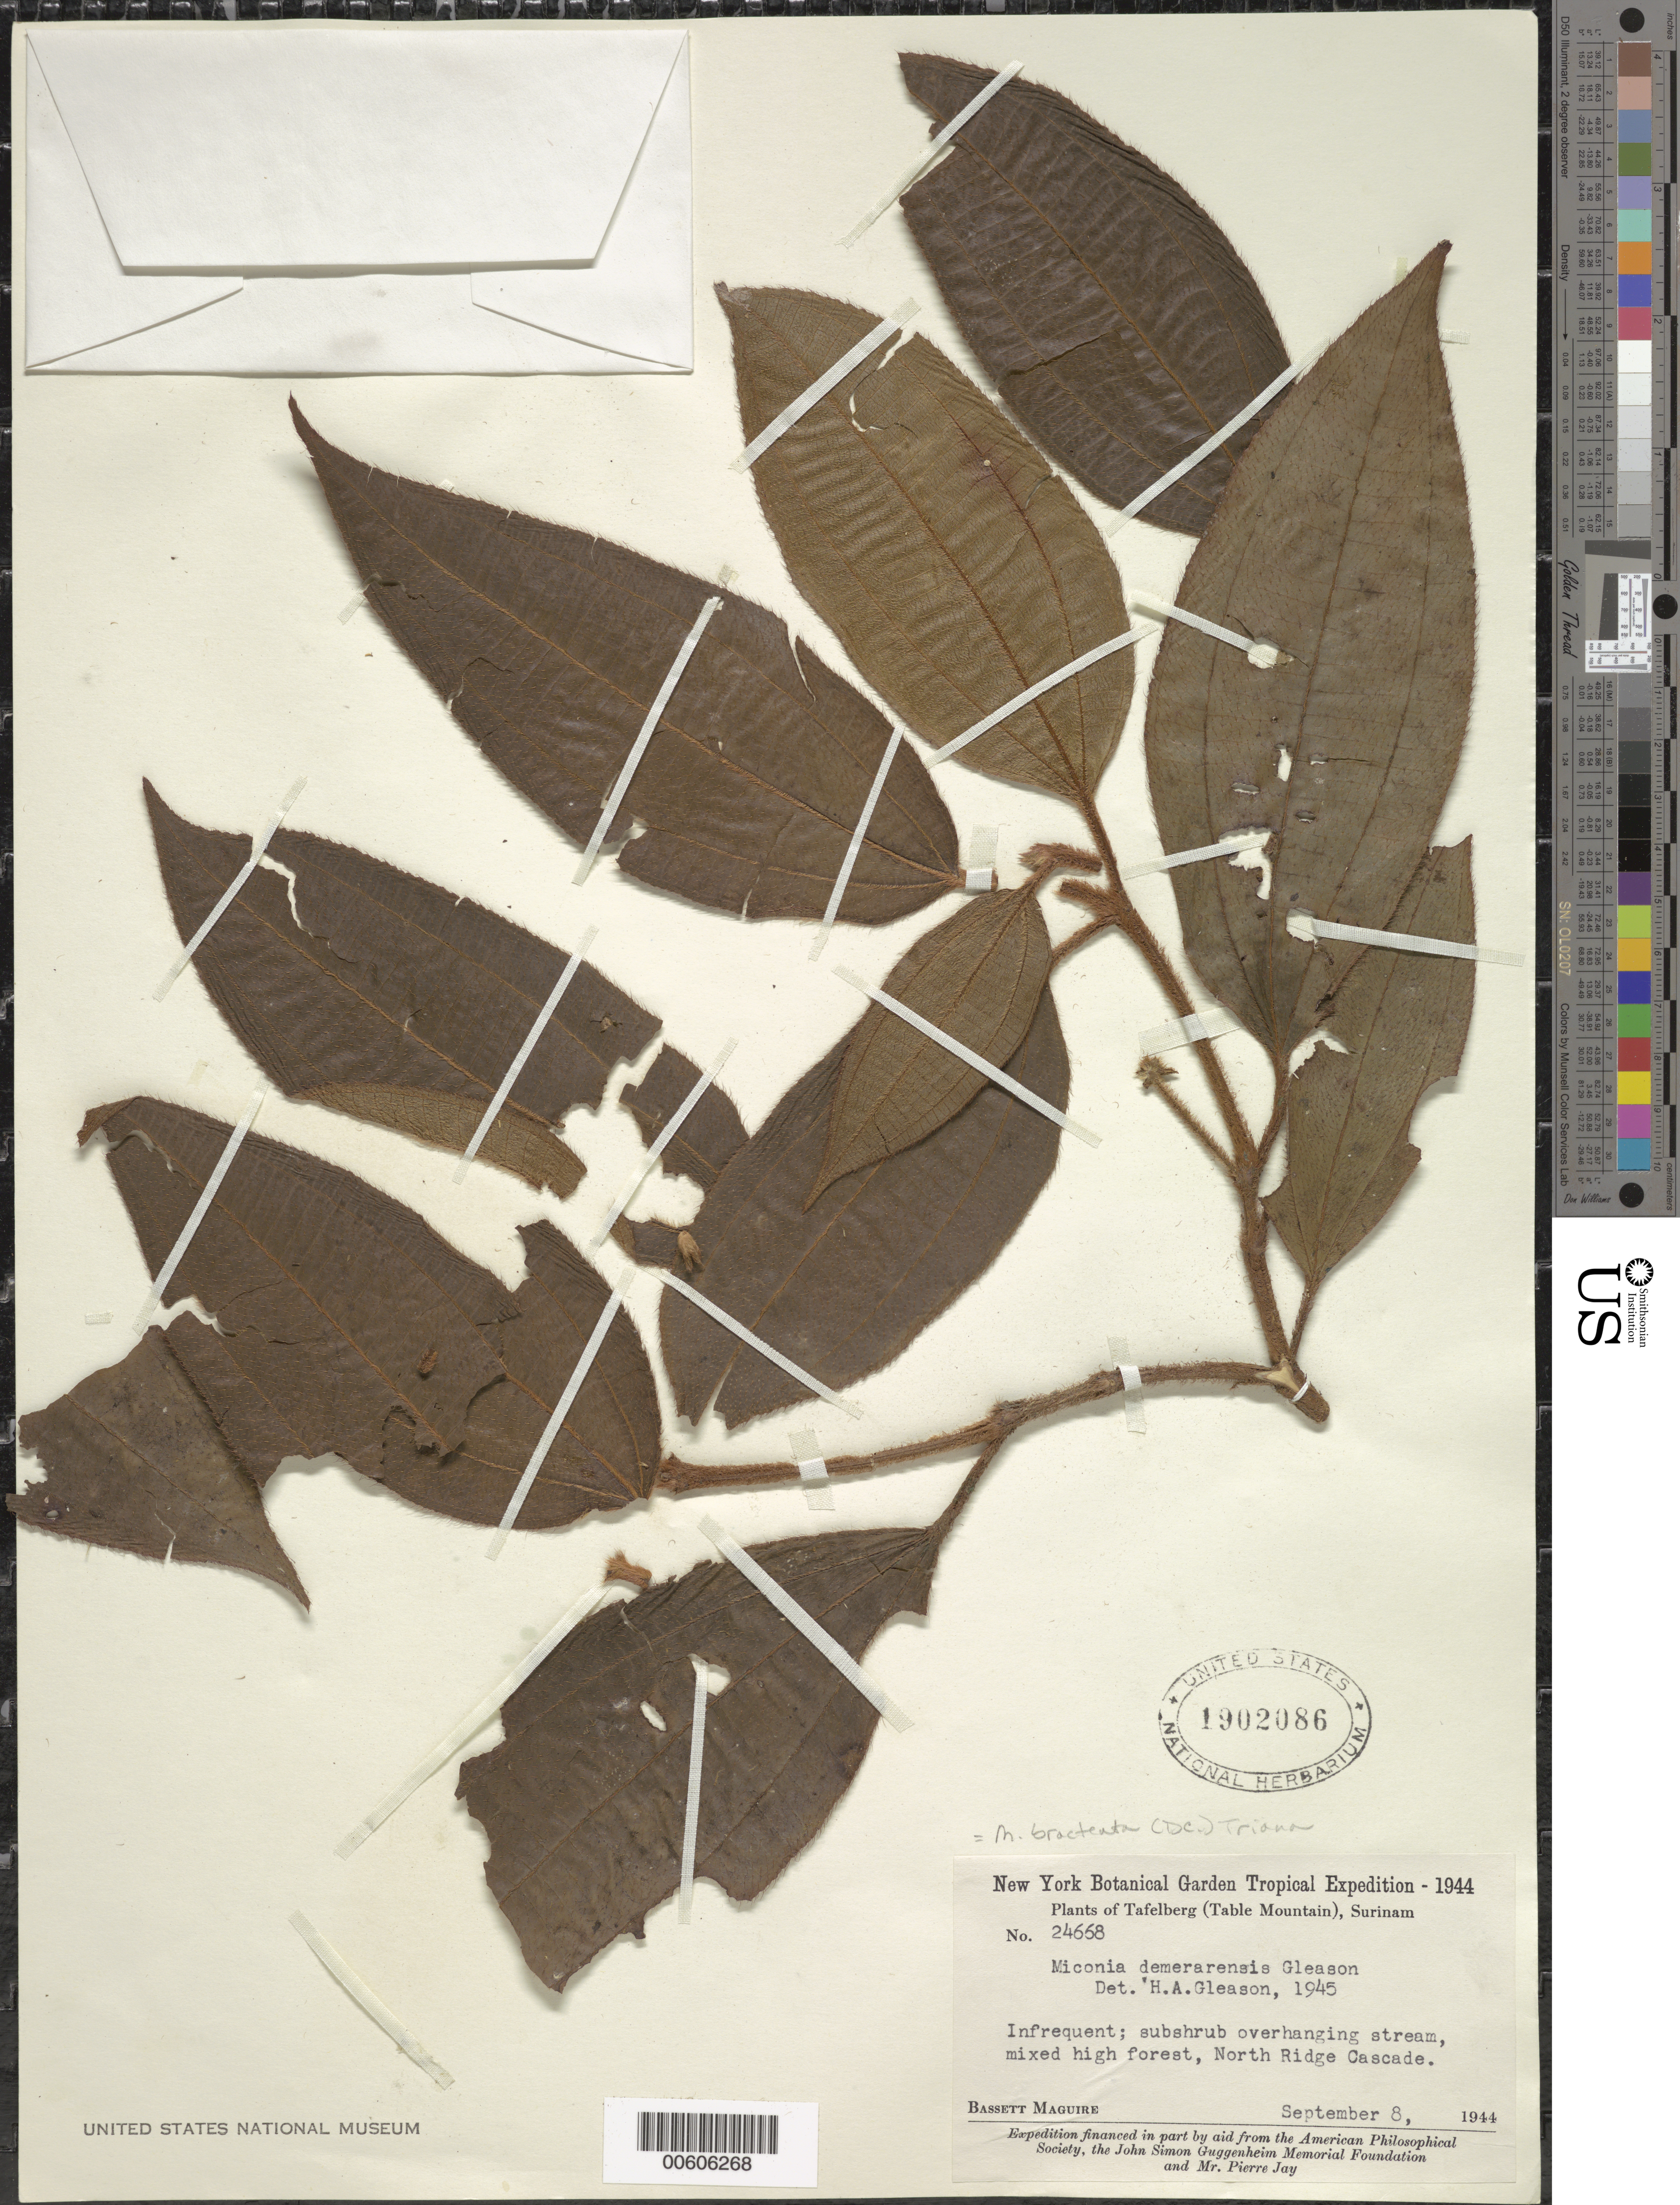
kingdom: Plantae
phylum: Tracheophyta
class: Magnoliopsida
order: Myrtales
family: Melastomataceae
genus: Miconia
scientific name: Miconia bracteata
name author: (DC.) Triana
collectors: B. Maguire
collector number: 24668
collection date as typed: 8-Sep-44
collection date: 1944-09-08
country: Suriname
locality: Tafelberg (Table Mountain), North Ridge Cascade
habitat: Overhangning stream, mixed high forest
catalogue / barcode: US 1902086